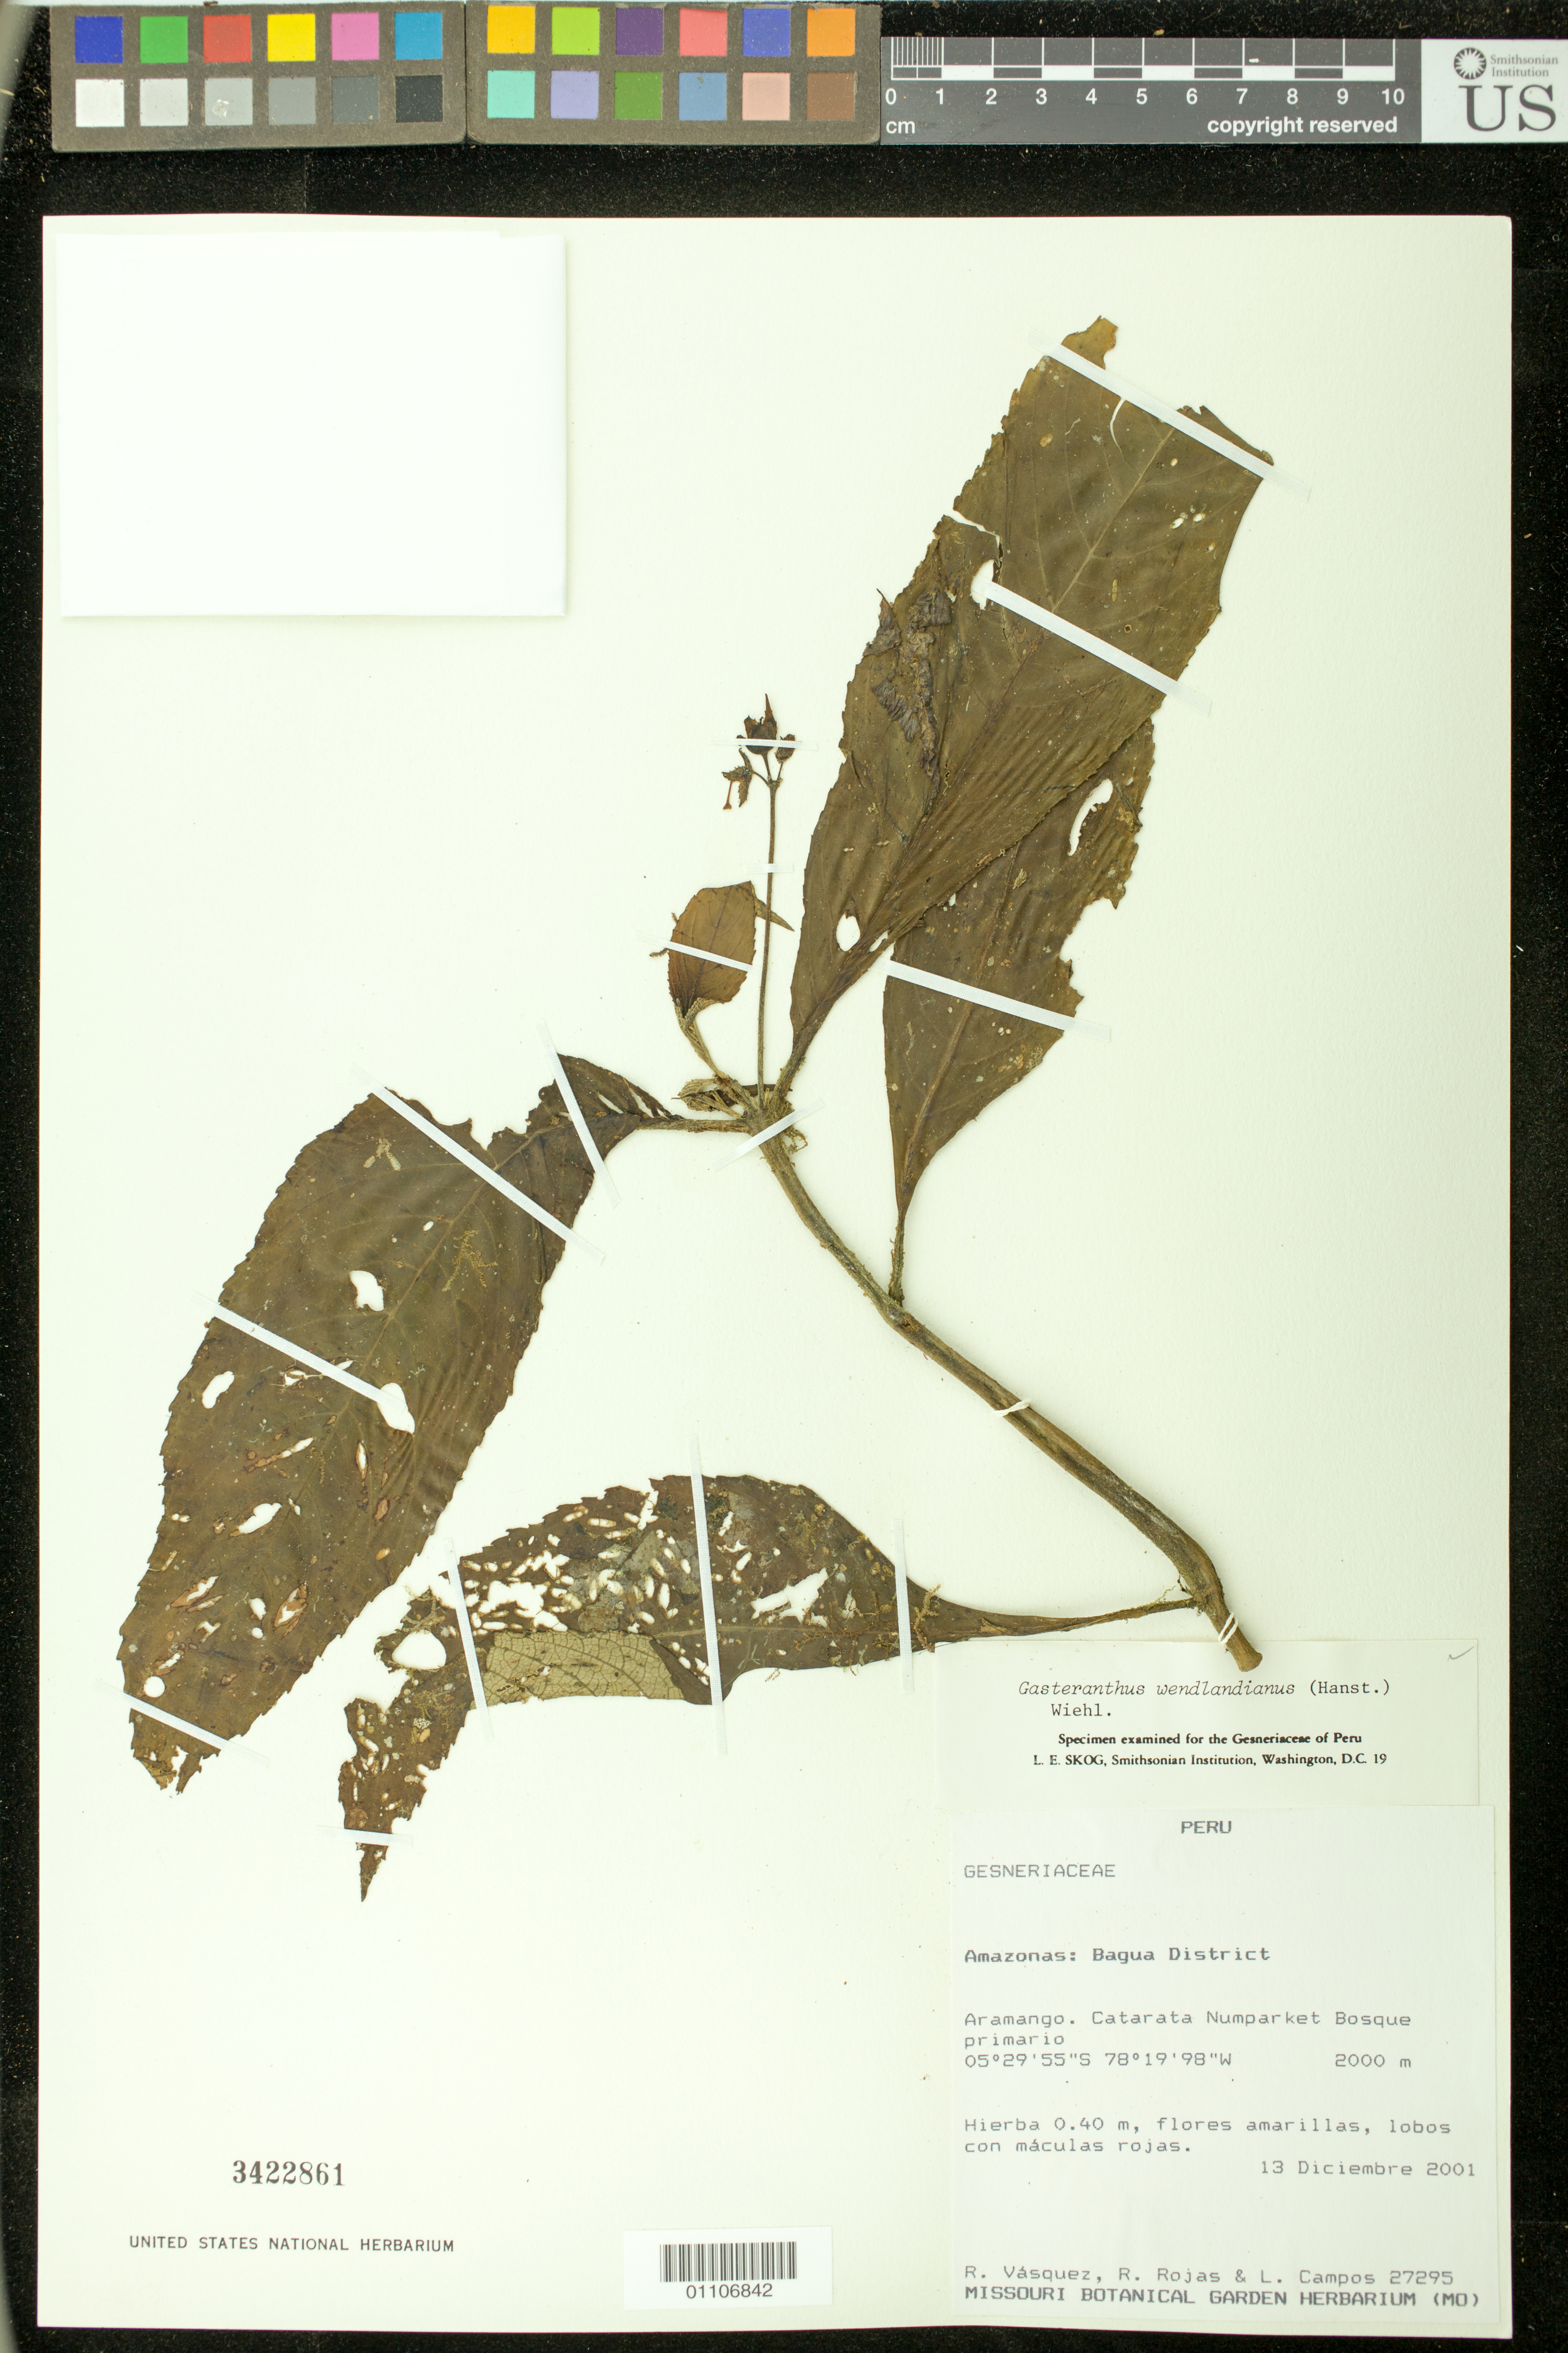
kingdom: Plantae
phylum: Tracheophyta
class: Magnoliopsida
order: Lamiales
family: Gesneriaceae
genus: Gasteranthus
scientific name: Gasteranthus wendlandianus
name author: (Hanst.) Wiehler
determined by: Skog, Laurence E.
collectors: R. Vásquez, R. Rojas & L. Campos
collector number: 27295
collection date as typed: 13 Dec 2001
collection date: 2001-12-13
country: Peru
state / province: Amazonas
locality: Bagua District: Aramango. Catarata Numparket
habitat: Bosque primario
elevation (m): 2000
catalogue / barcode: US 3422861